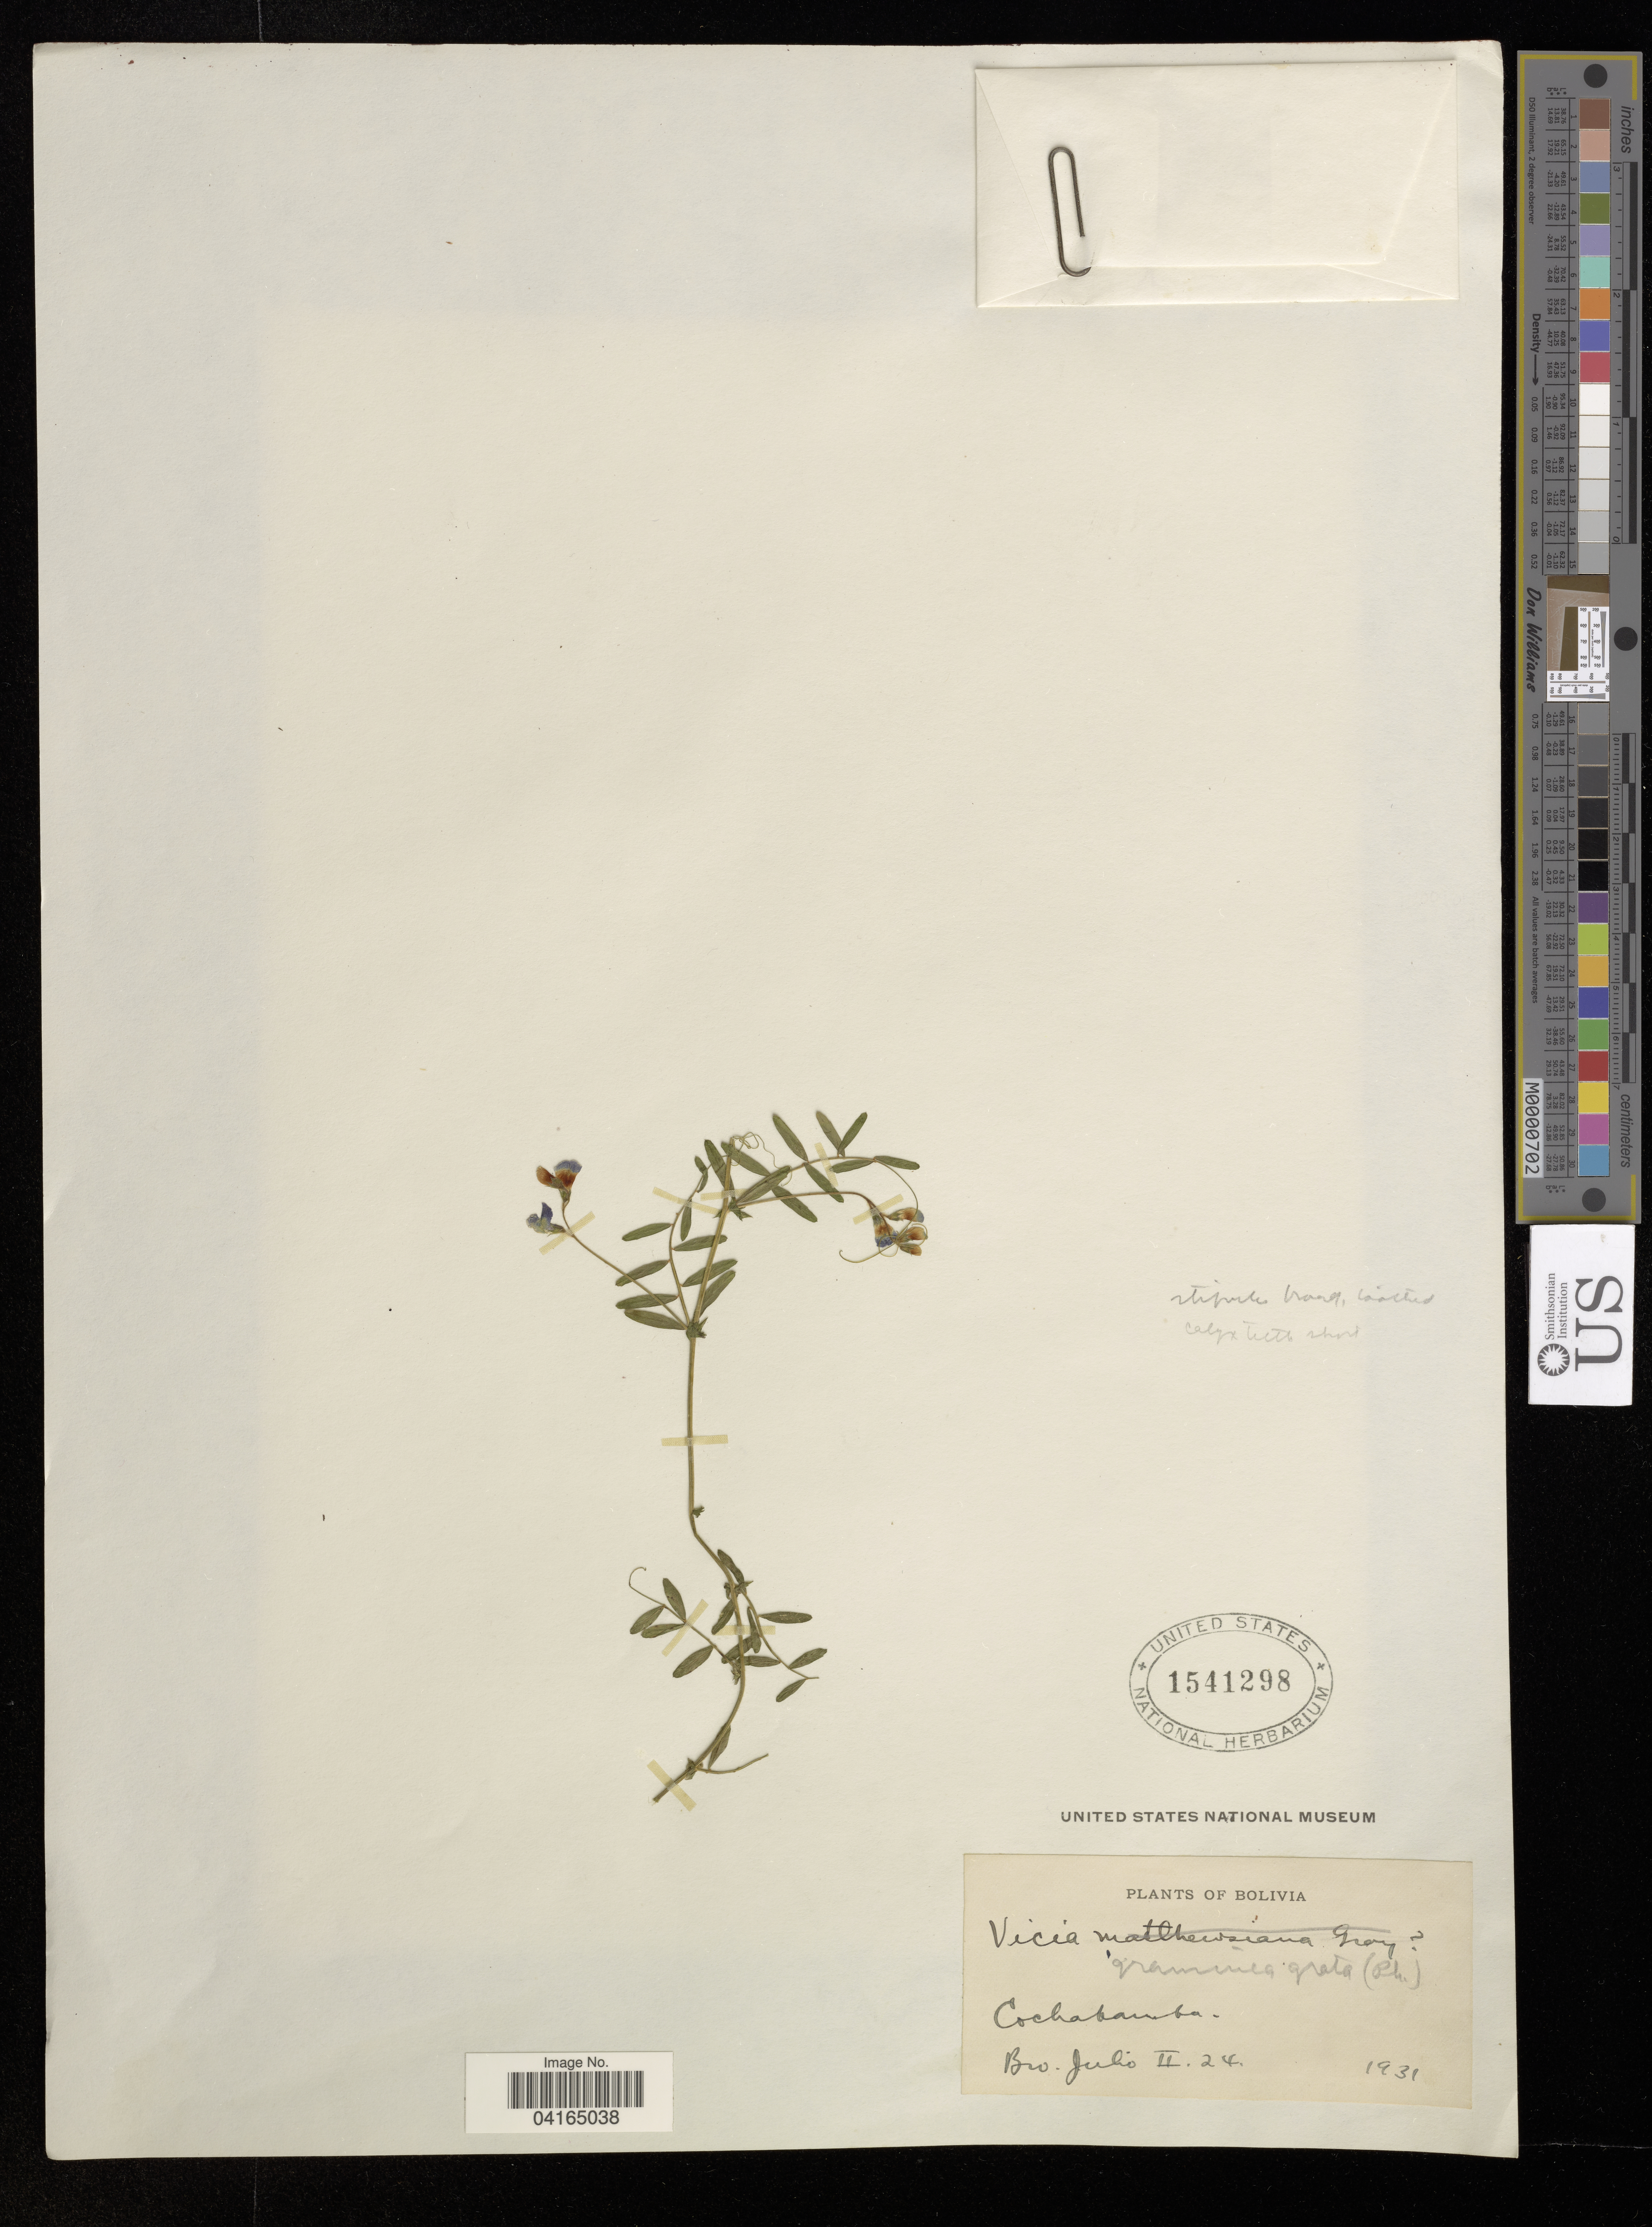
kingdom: Plantae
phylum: Tracheophyta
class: Magnoliopsida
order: Fabales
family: Fabaceae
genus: Vicia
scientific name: Vicia graminea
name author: Sm.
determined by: Hechenleitner, Paulina, RBG Edinburgh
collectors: Bro. Julio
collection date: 1931-02-24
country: Bolivia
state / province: Cochabamba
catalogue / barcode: US 1541298